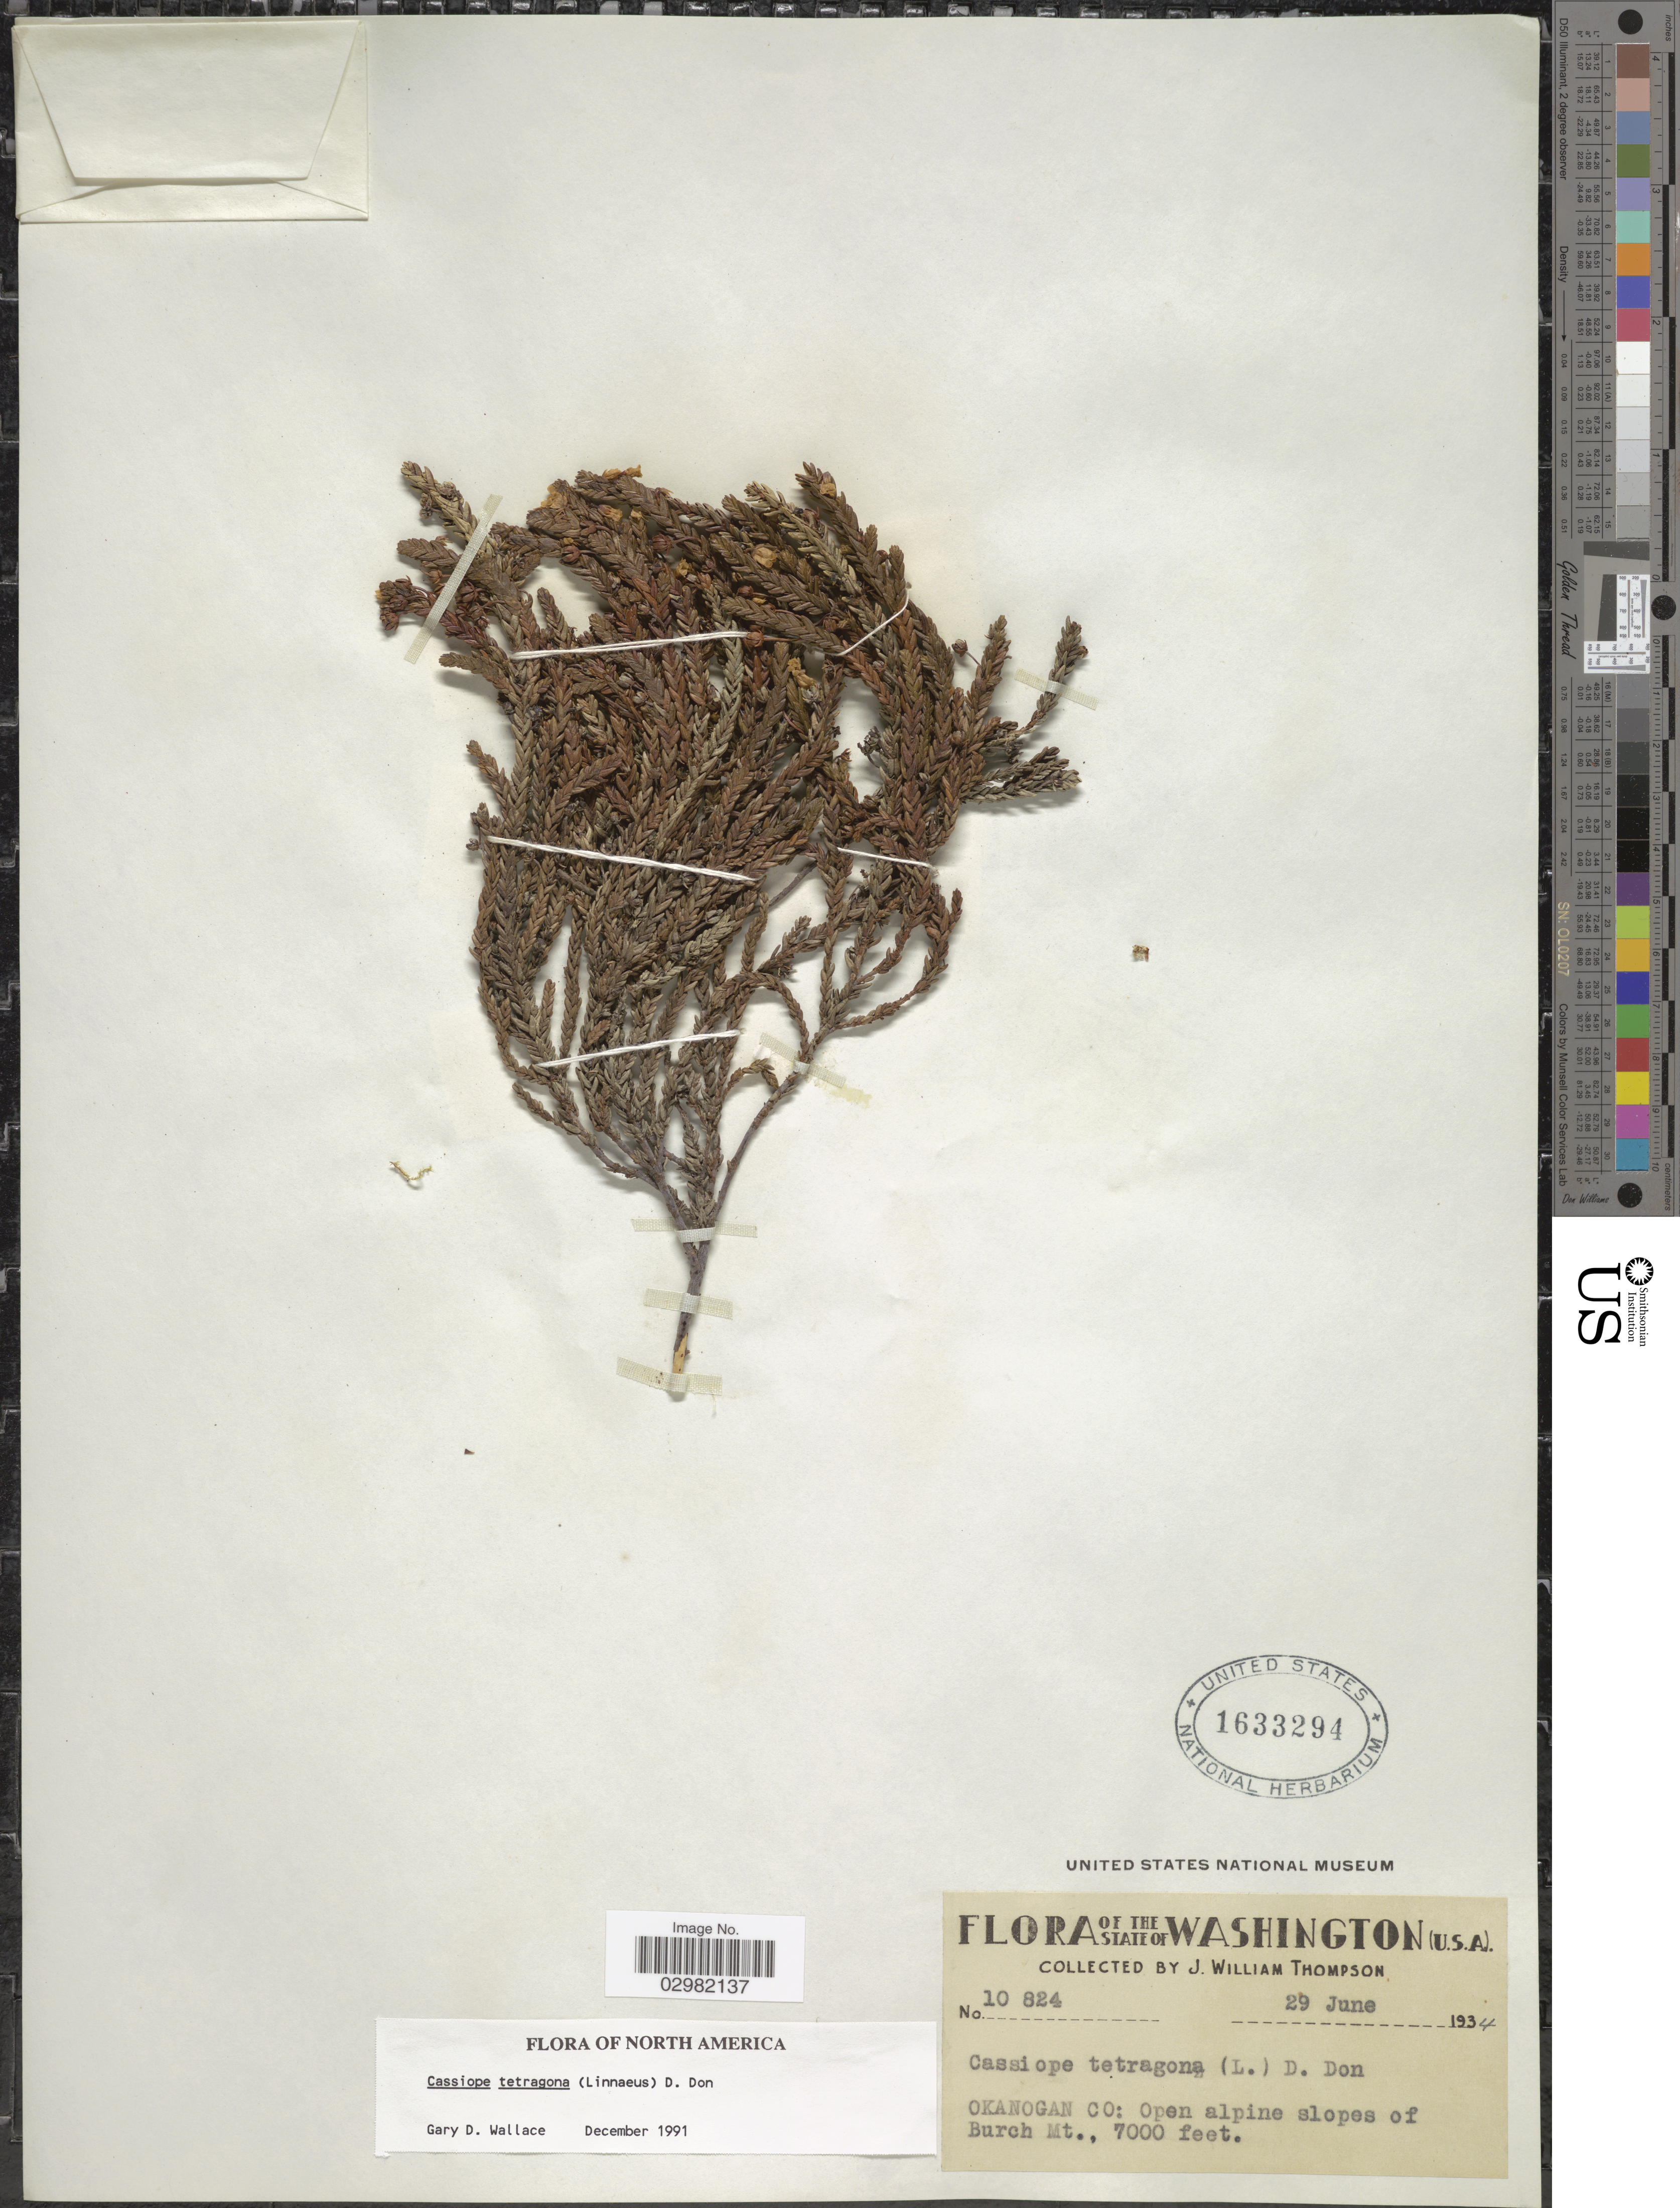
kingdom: Plantae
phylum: Tracheophyta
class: Magnoliopsida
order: Ericales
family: Ericaceae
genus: Cassiope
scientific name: Cassiope tetragona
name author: (L.) D. Don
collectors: J. W. Thompson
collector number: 10824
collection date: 1934-06-29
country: United States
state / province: Washington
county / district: Okanogan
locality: Okanogan Co.: Open alpine slopes of Burch Mt.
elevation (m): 2134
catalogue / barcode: US 1633294